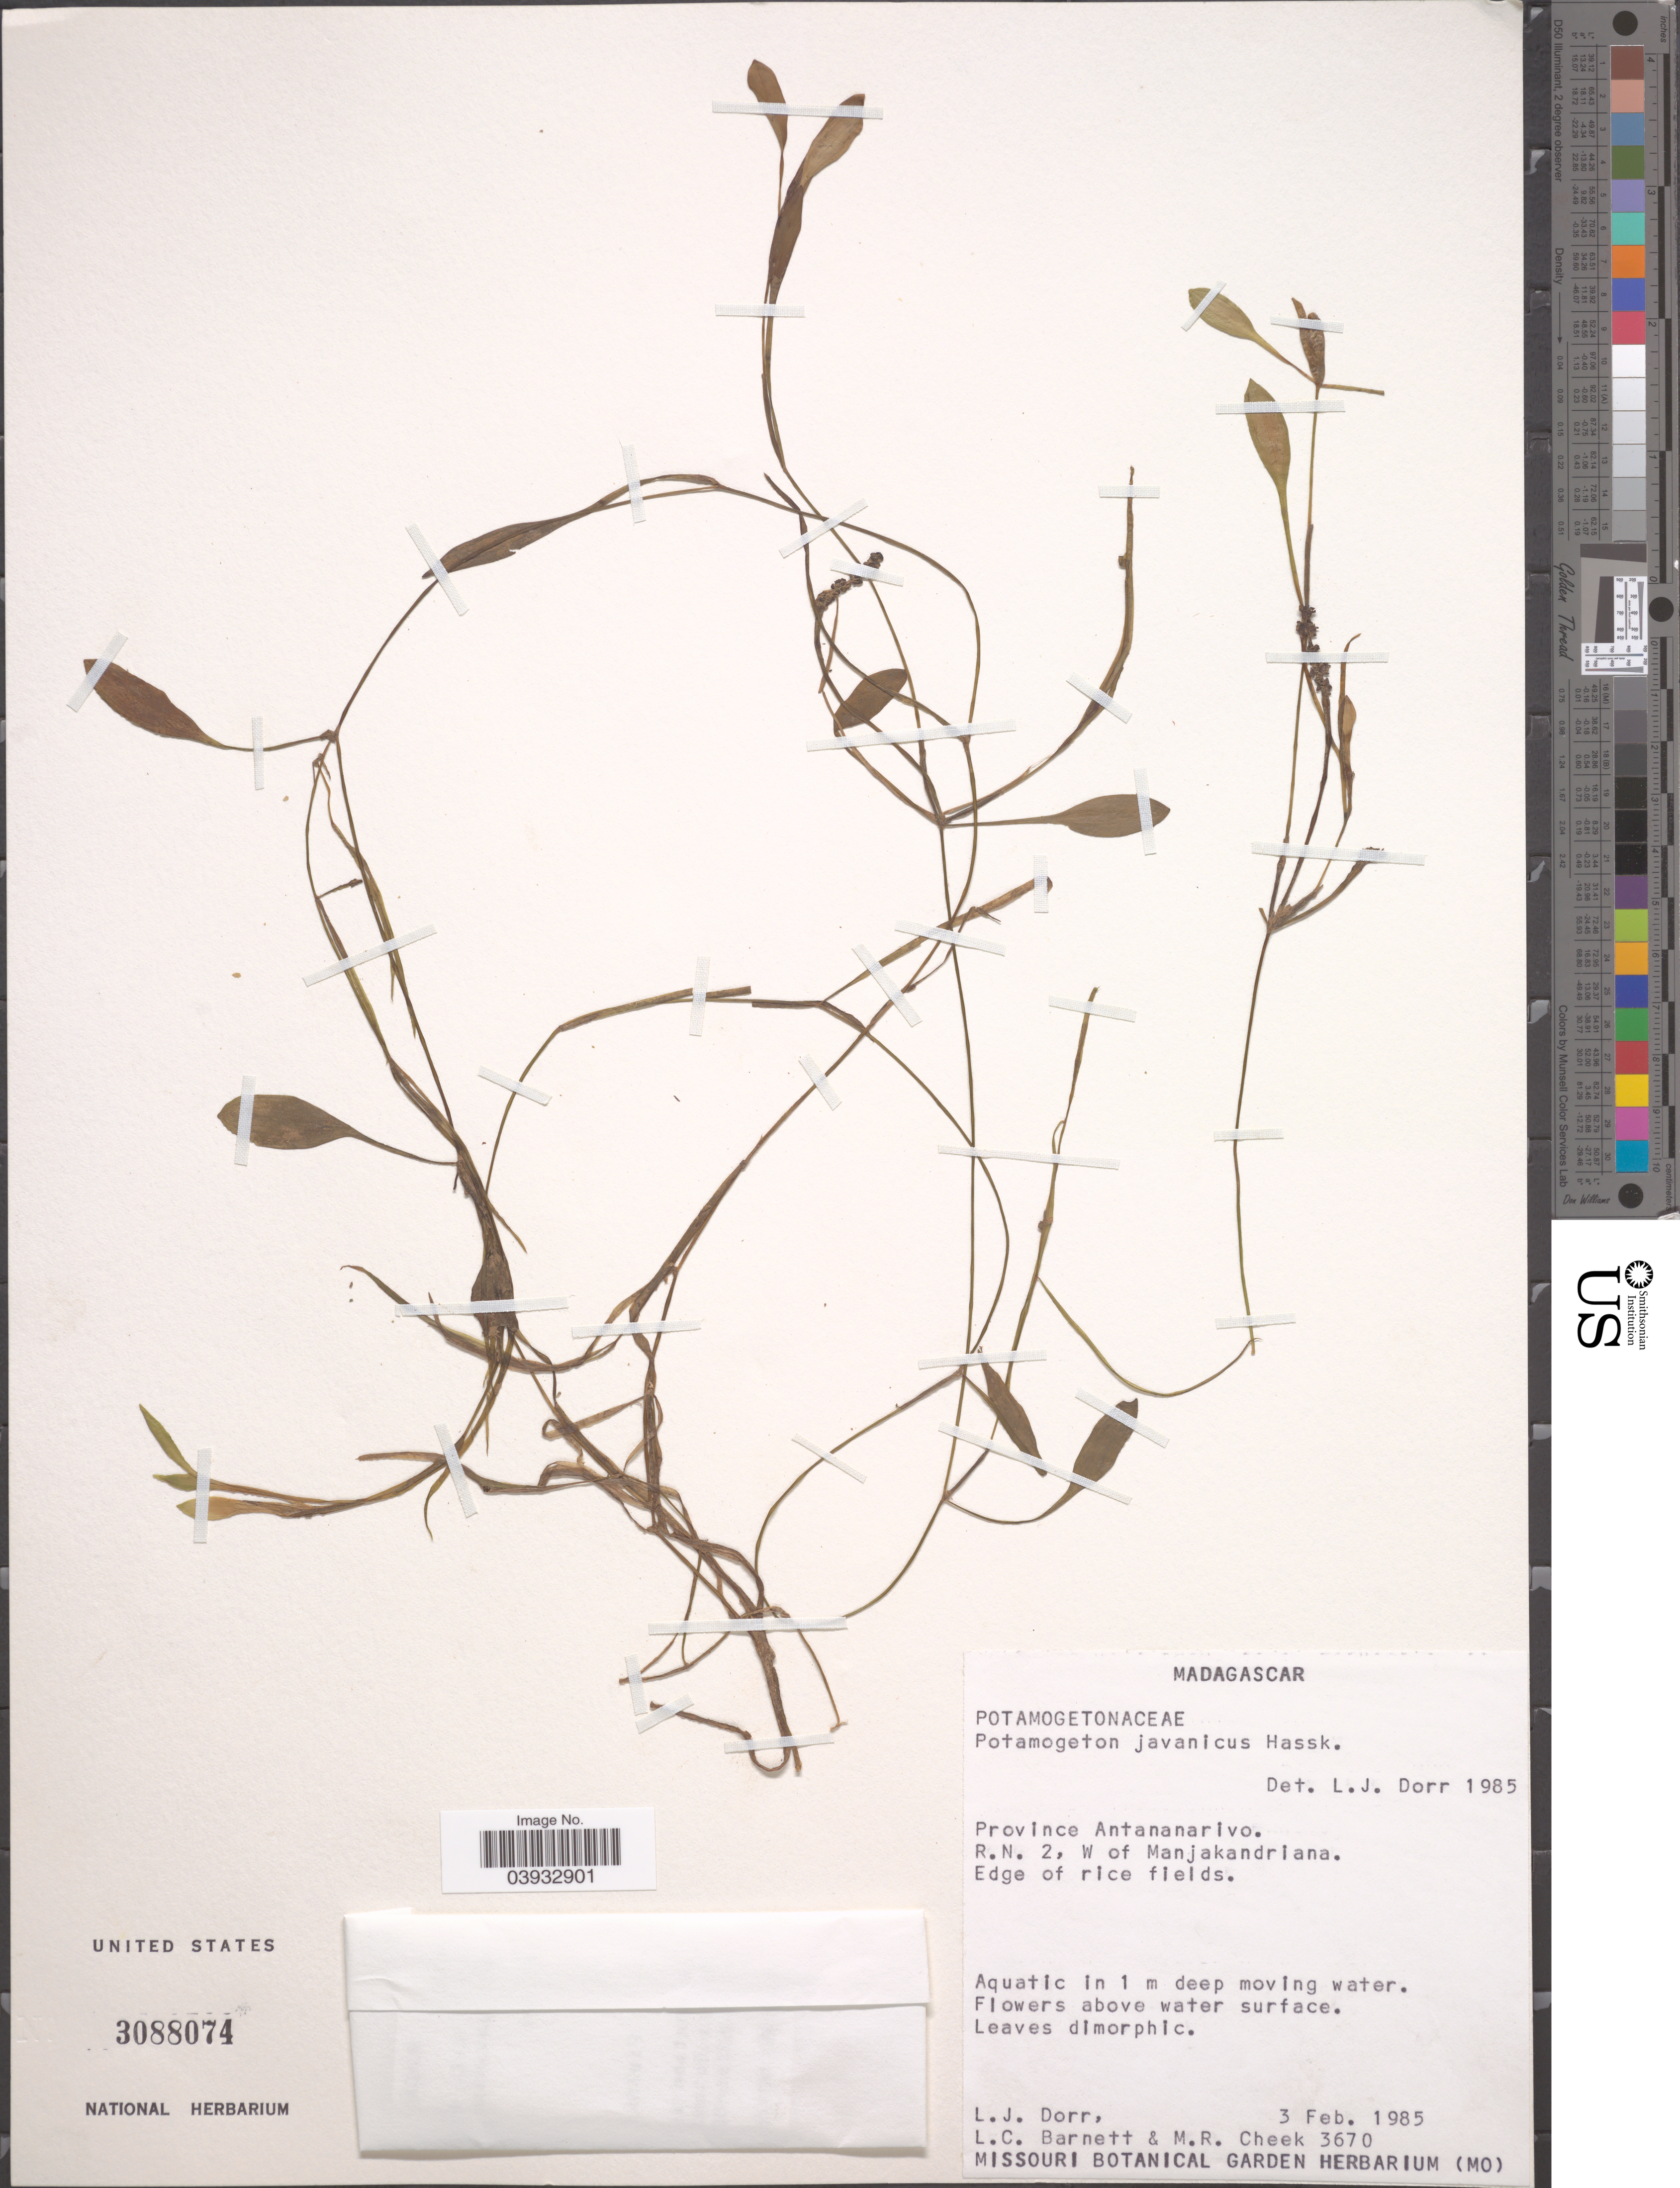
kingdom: Plantae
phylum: Tracheophyta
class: Liliopsida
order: Alismatales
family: Potamogetonaceae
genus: Potamogeton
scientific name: Potamogeton javanicus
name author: Hassk.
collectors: L. J. Dorr, L. C. Barnett & M. Cheek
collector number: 3670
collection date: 1985-02-03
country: Madagascar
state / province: Analamanga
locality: R.N. 2, W of Manjakandriana. Edge of rice fields.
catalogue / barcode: US 3088074